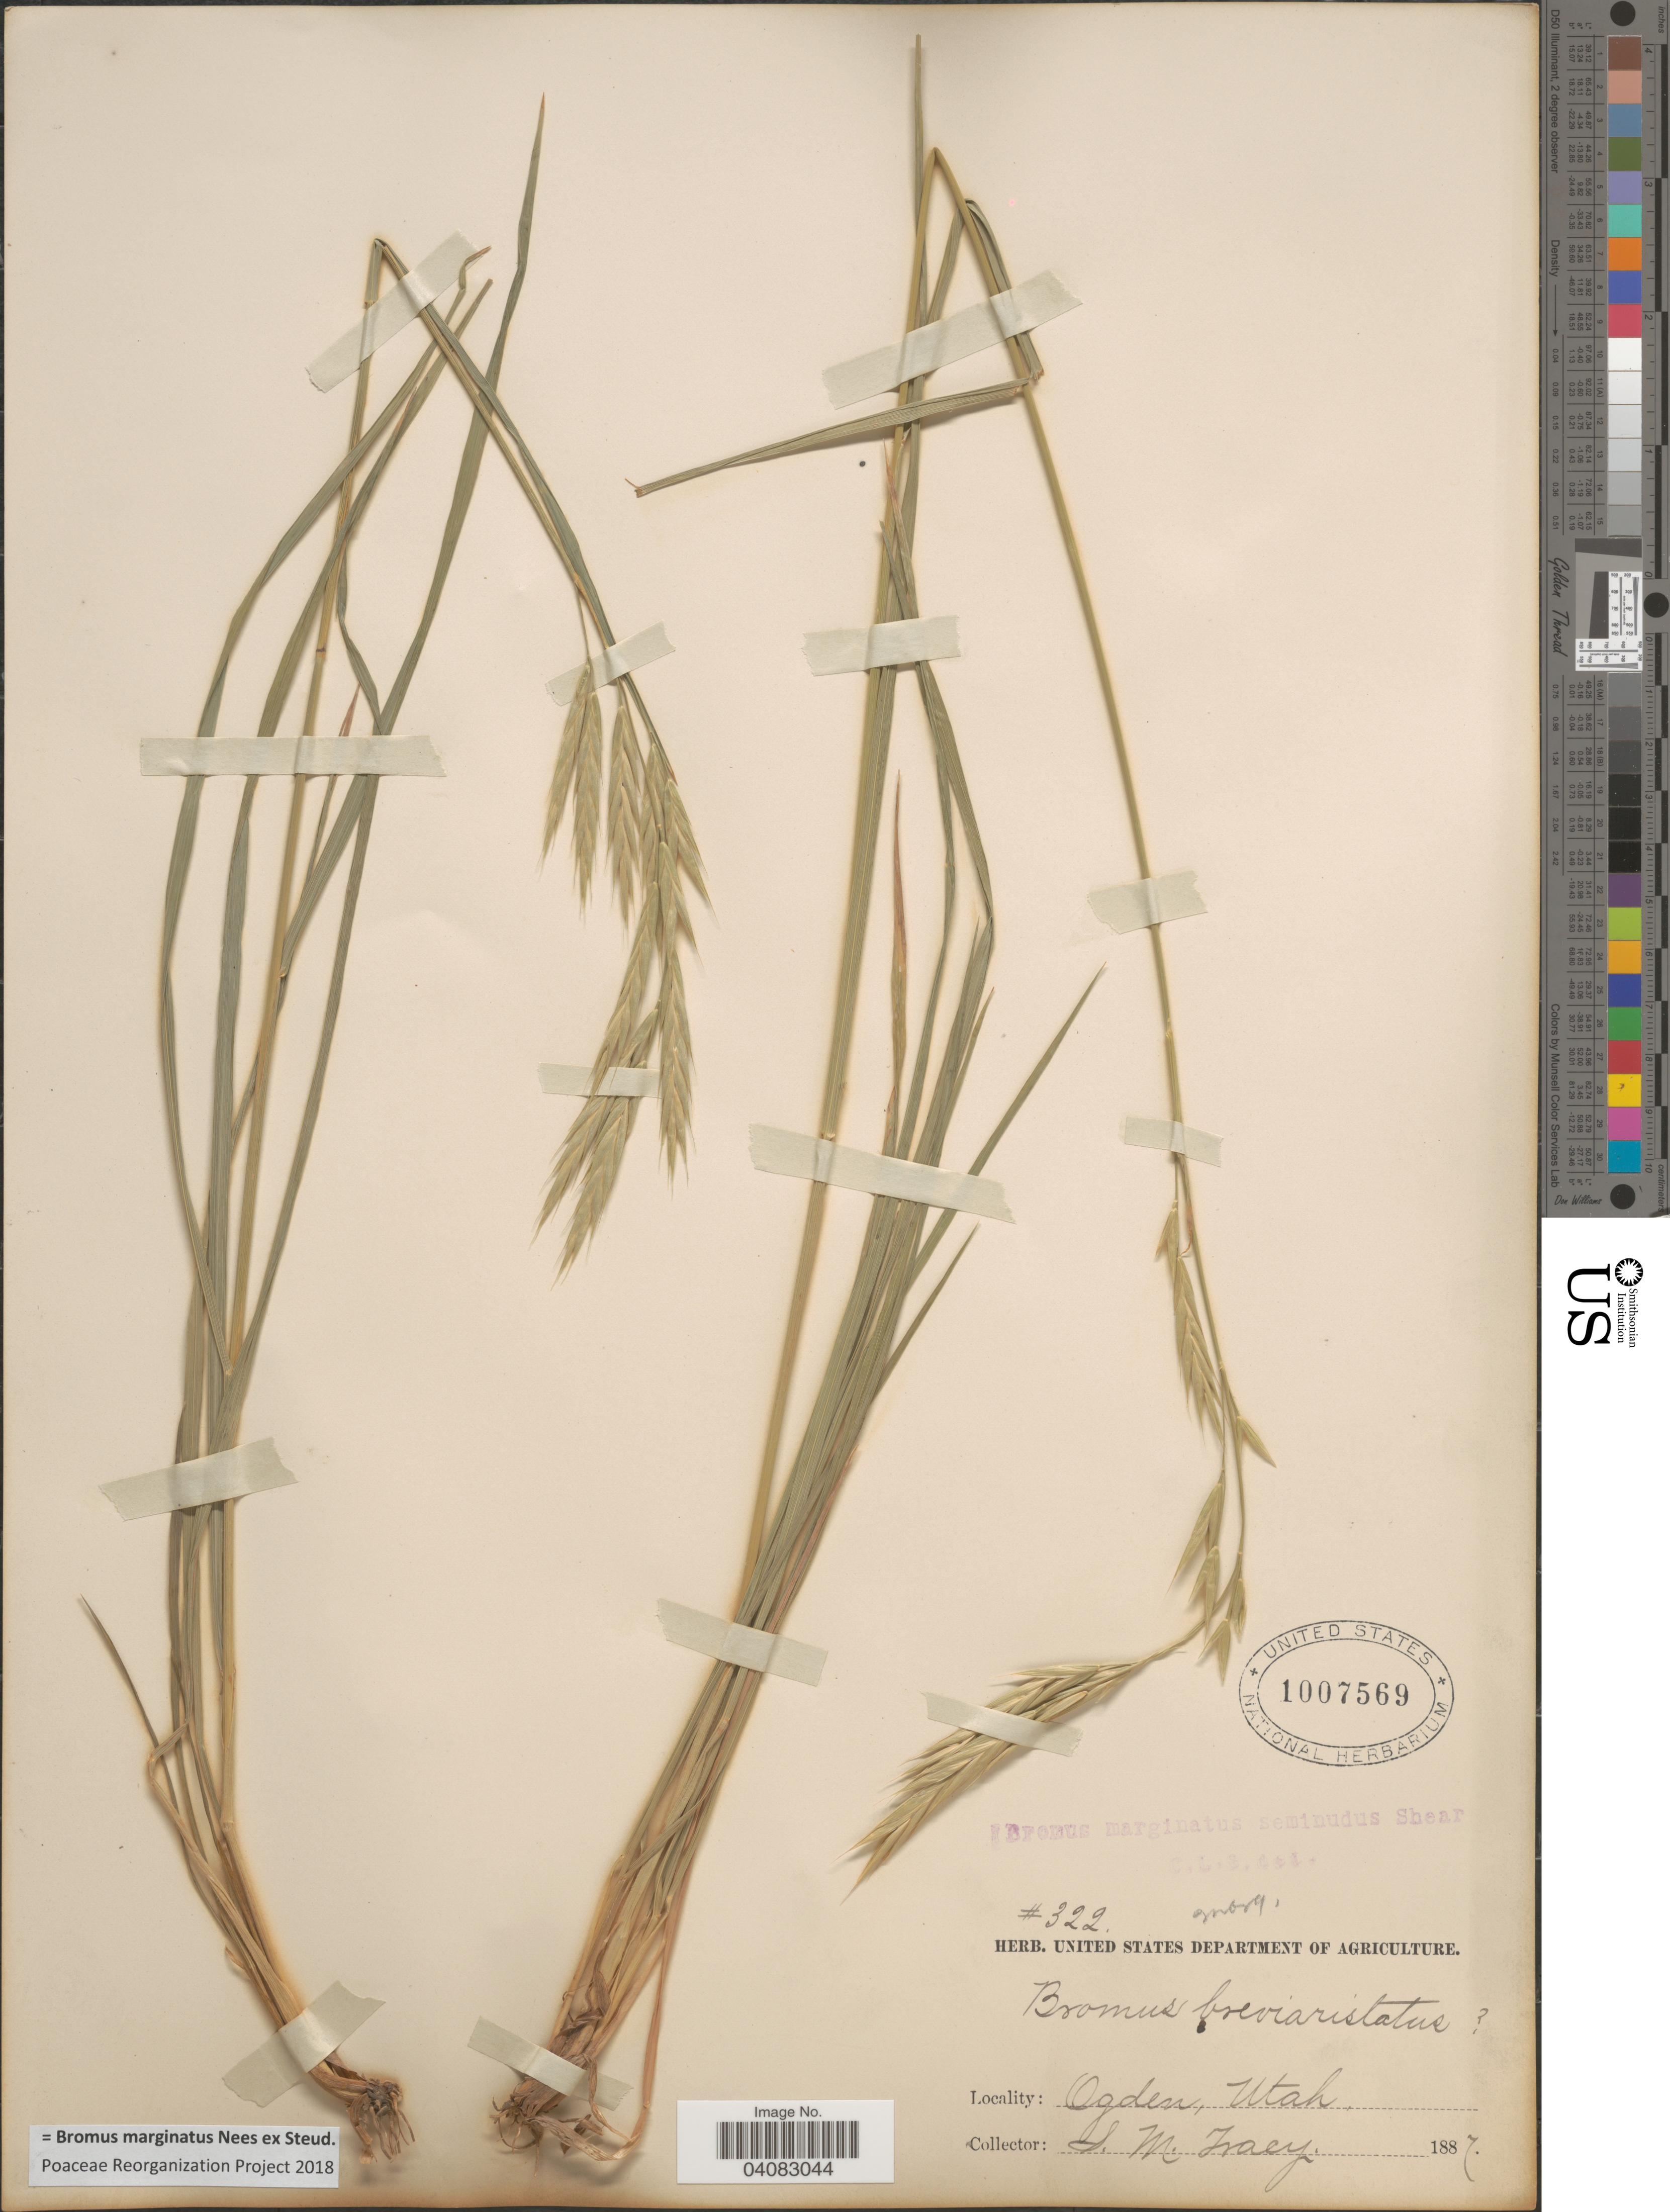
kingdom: Plantae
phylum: Tracheophyta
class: Liliopsida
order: Poales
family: Poaceae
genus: Bromus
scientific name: Bromus marginatus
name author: Nees ex Steud.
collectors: S. M. Tracy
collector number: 322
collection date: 1887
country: United States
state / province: Utah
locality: Ogden.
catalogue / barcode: US 1007569